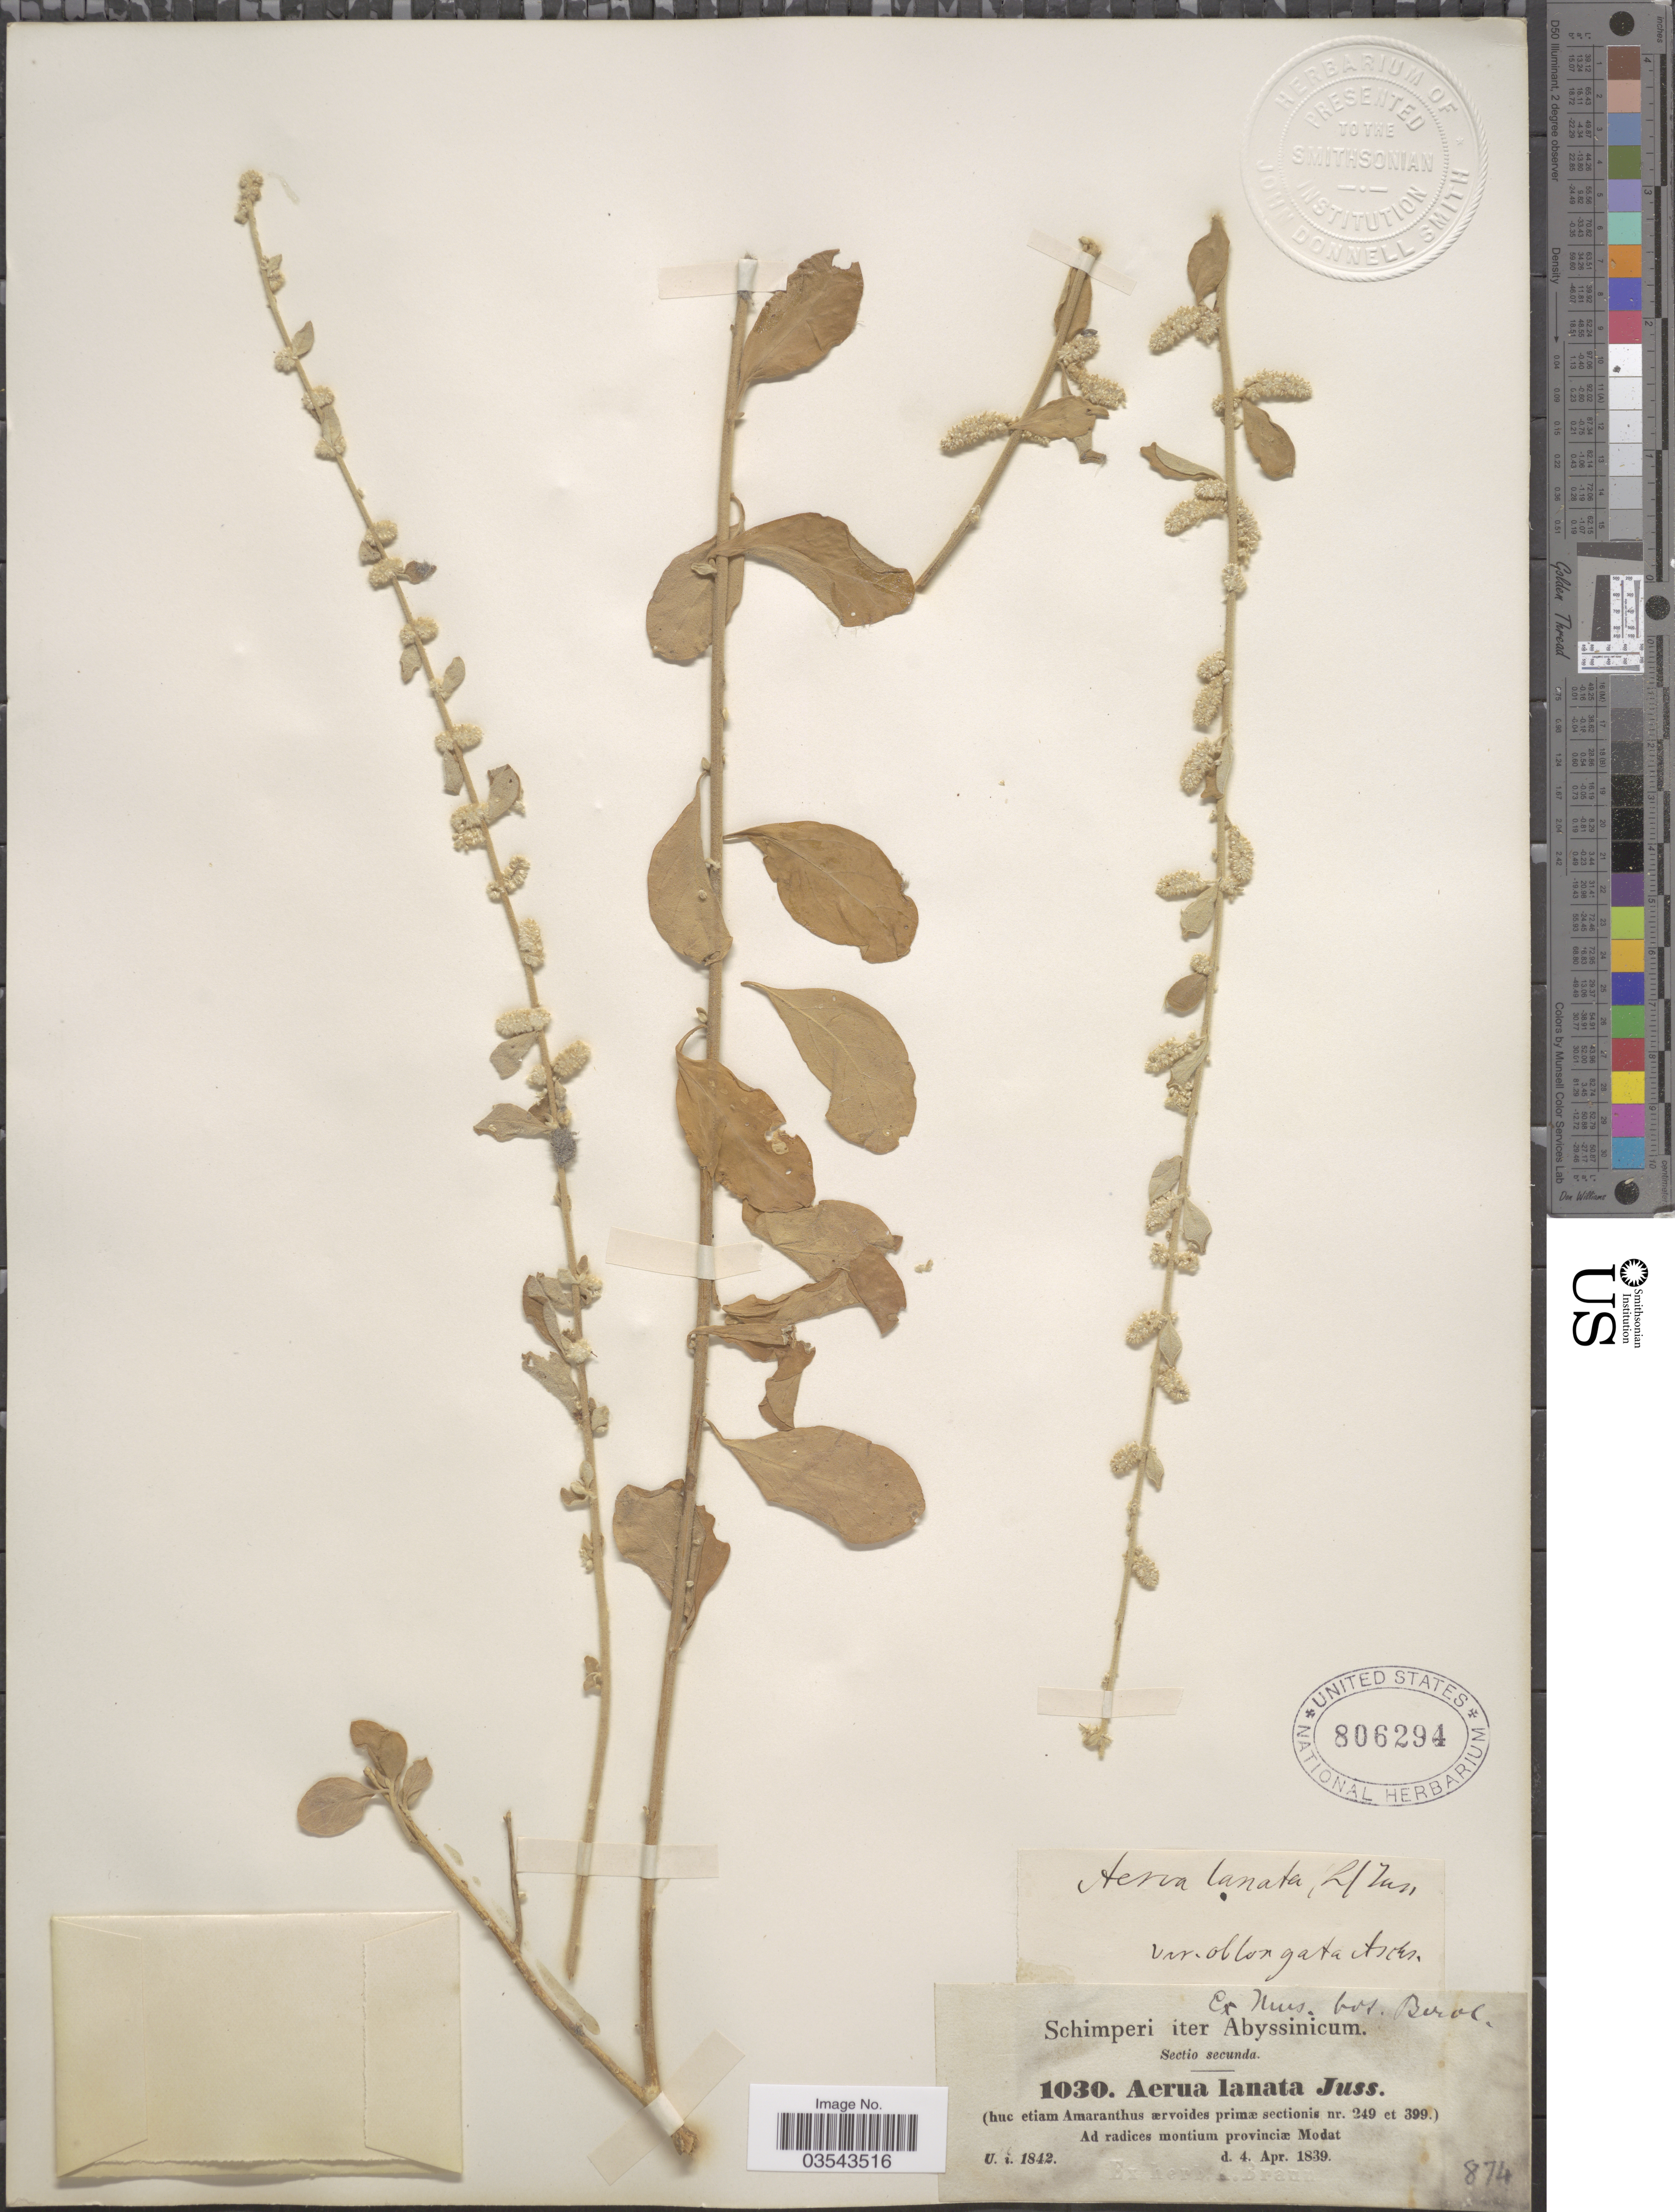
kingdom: Plantae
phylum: Tracheophyta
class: Magnoliopsida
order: Caryophyllales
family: Amaranthaceae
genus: Ouret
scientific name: Ouret lanata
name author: (L.) Kuntze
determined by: U.S. National Herbarium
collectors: -. Schimper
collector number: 1030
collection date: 1839-04-04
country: Ethiopia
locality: Iter Abyssinicum. Ad radices montium provinciæ Modat.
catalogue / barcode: US 806294